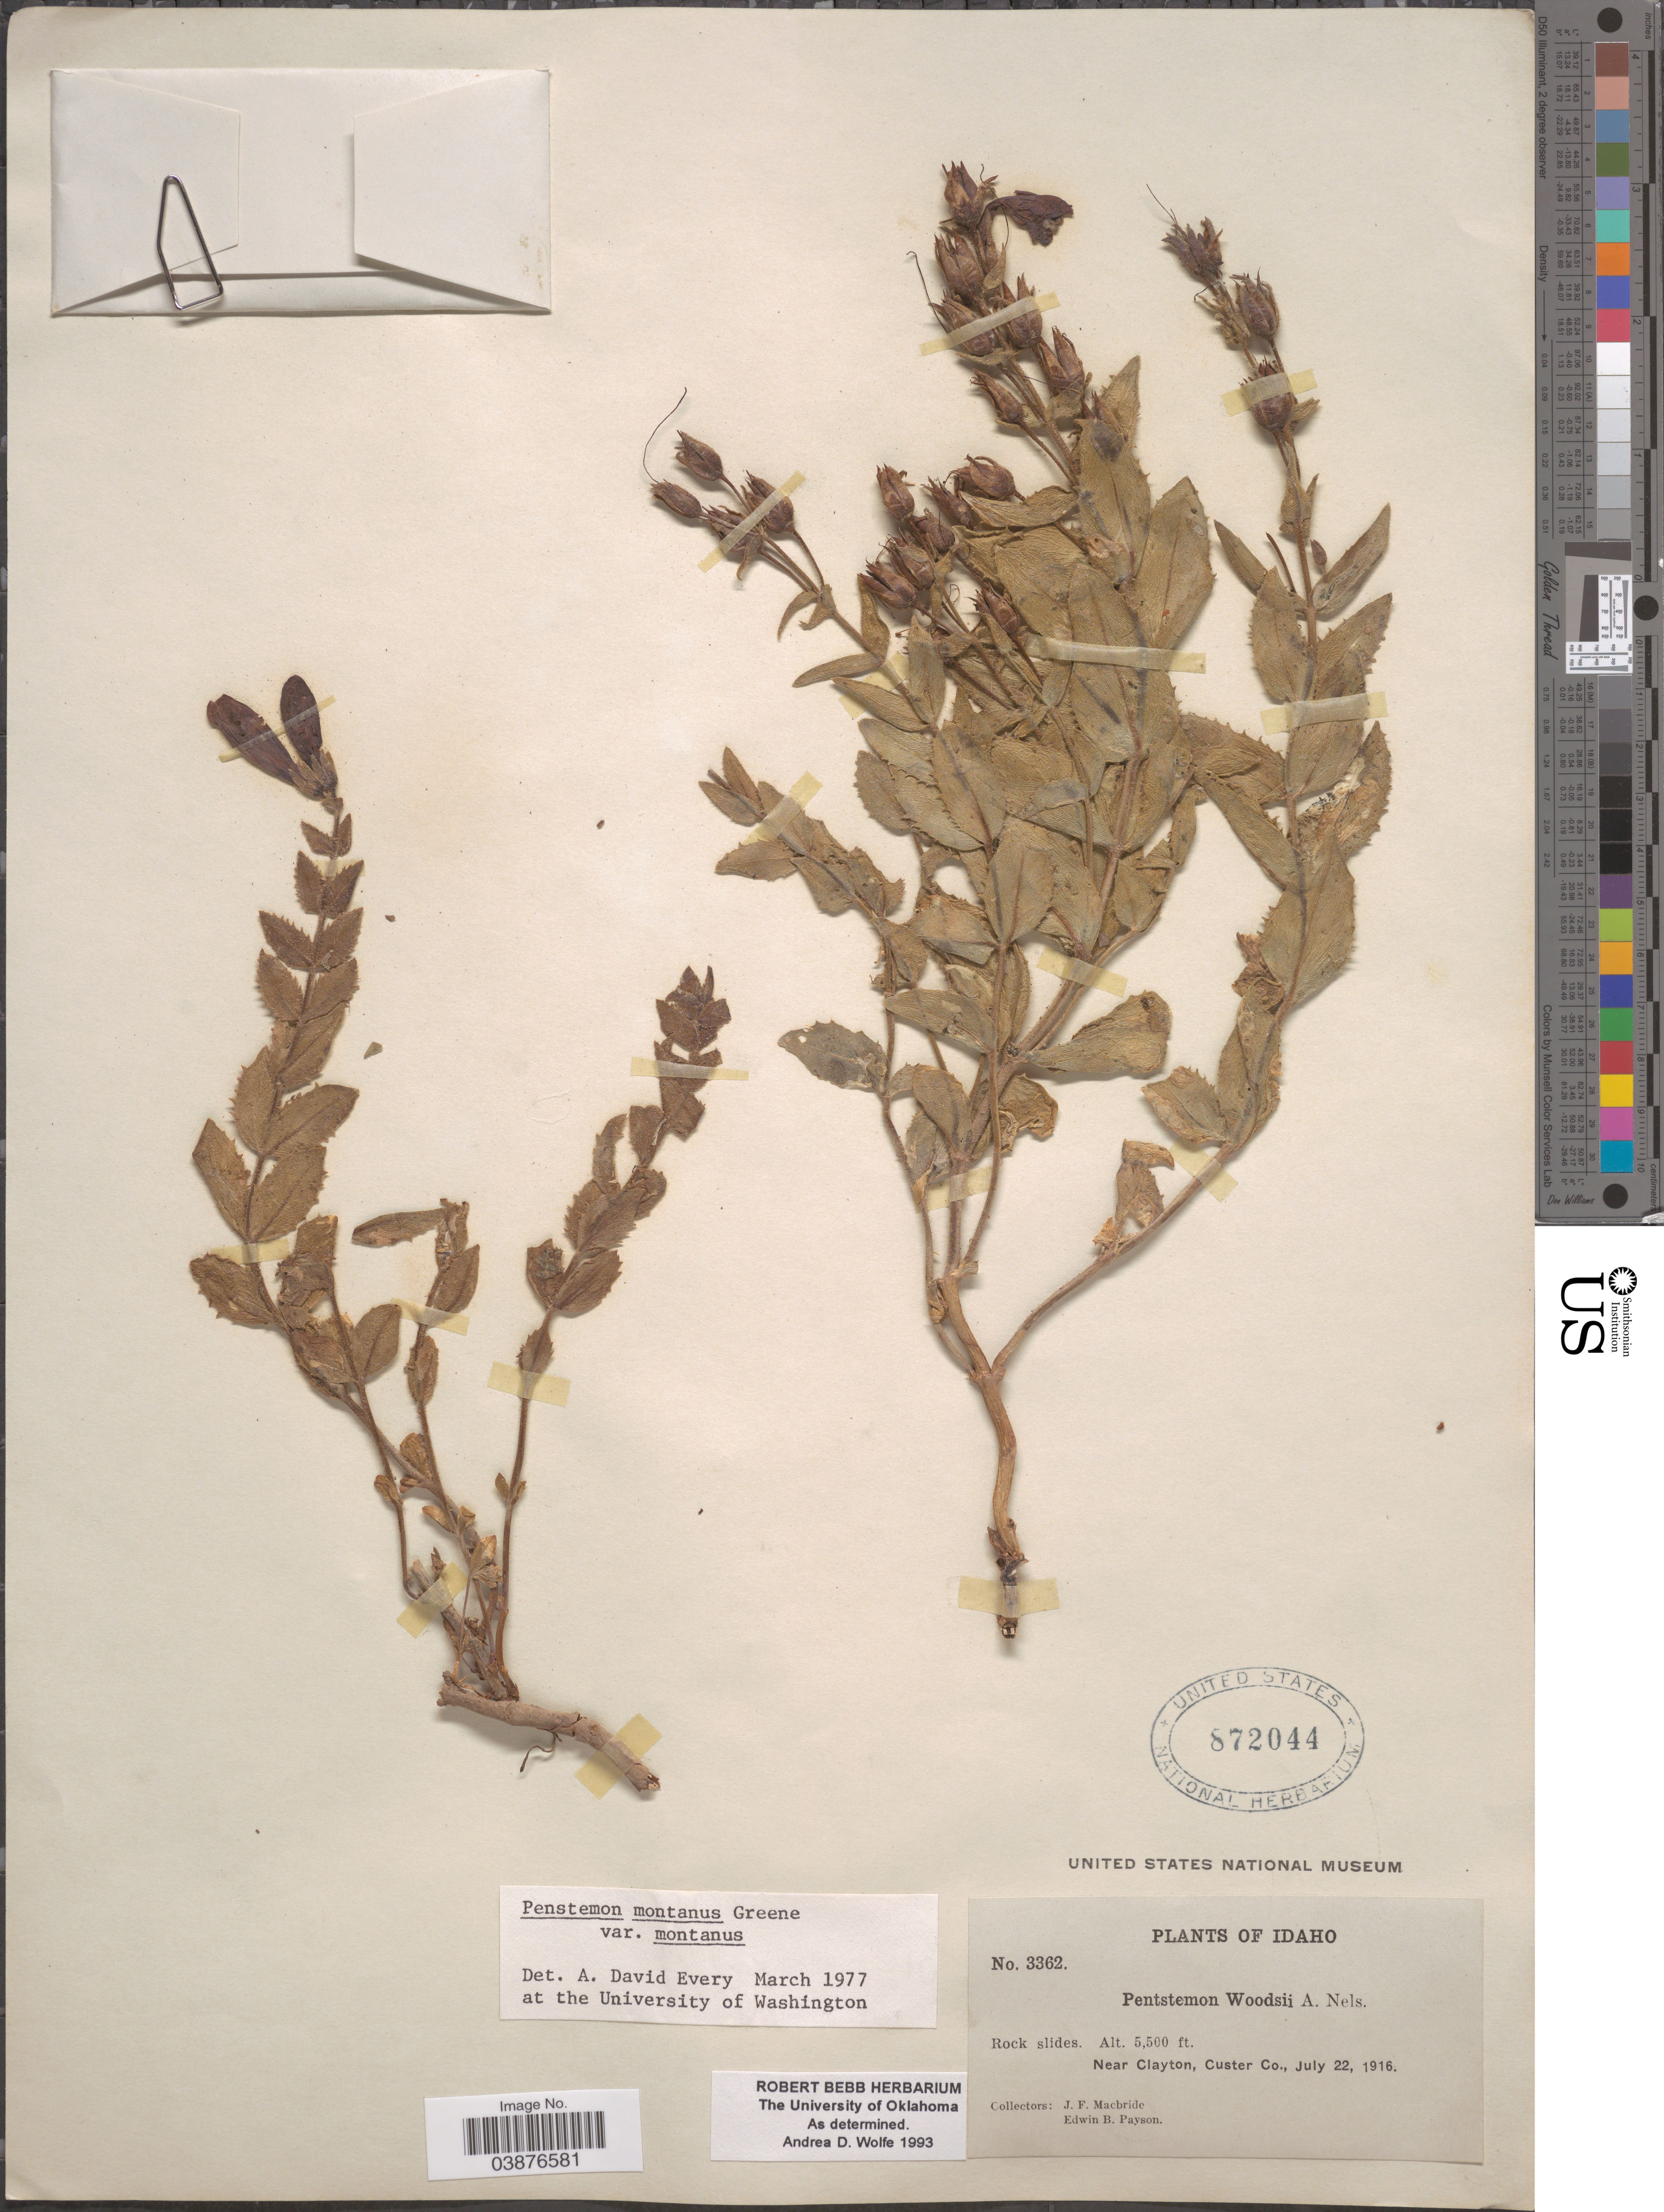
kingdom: Plantae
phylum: Tracheophyta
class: Magnoliopsida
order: Lamiales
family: Plantaginaceae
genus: Penstemon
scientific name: Penstemon montanus var. montanus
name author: Greene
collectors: J. F. Macbride & E. B. Payson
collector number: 3362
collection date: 1916-07-22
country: United States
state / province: Idaho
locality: Near Clayton, Custer Co.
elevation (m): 1676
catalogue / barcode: US 872044